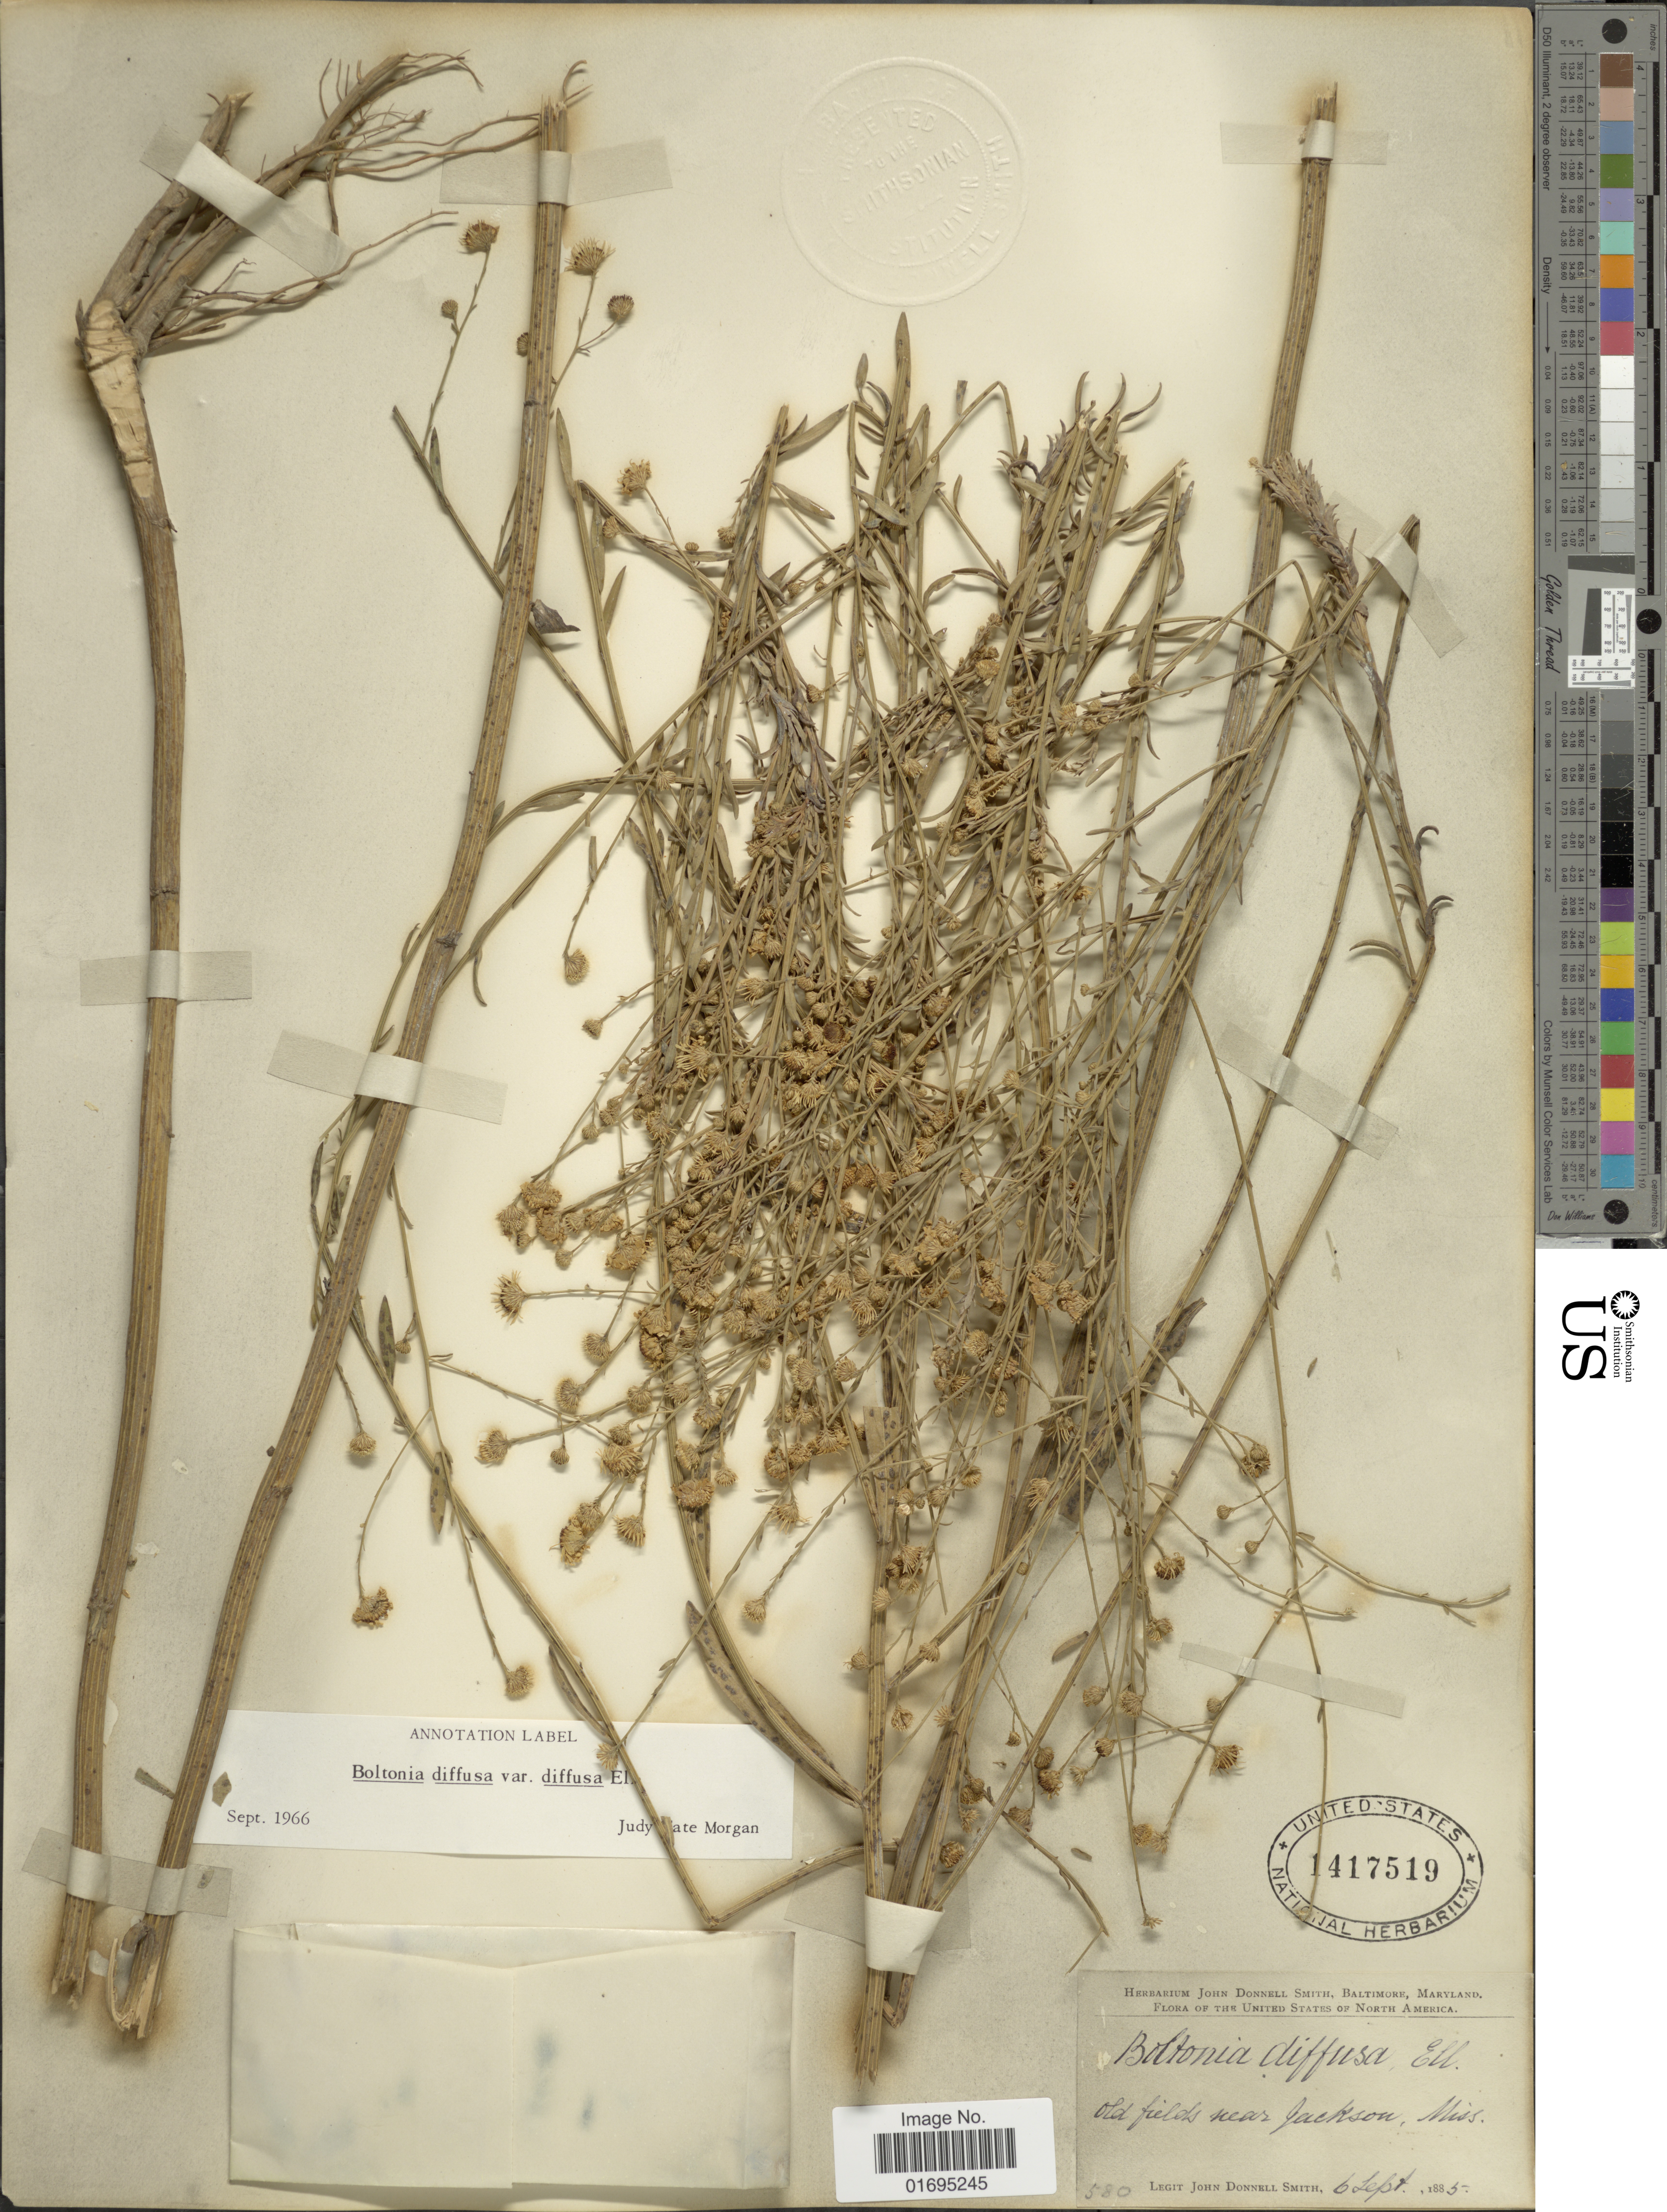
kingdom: Plantae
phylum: Tracheophyta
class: Magnoliopsida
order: Asterales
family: Asteraceae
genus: Boltonia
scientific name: Boltonia diffusa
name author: Elliott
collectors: J. Donnell Smith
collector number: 580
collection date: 1885-09-06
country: United States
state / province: Mississippi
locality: Near Jackson, Miss.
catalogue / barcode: US 1417519